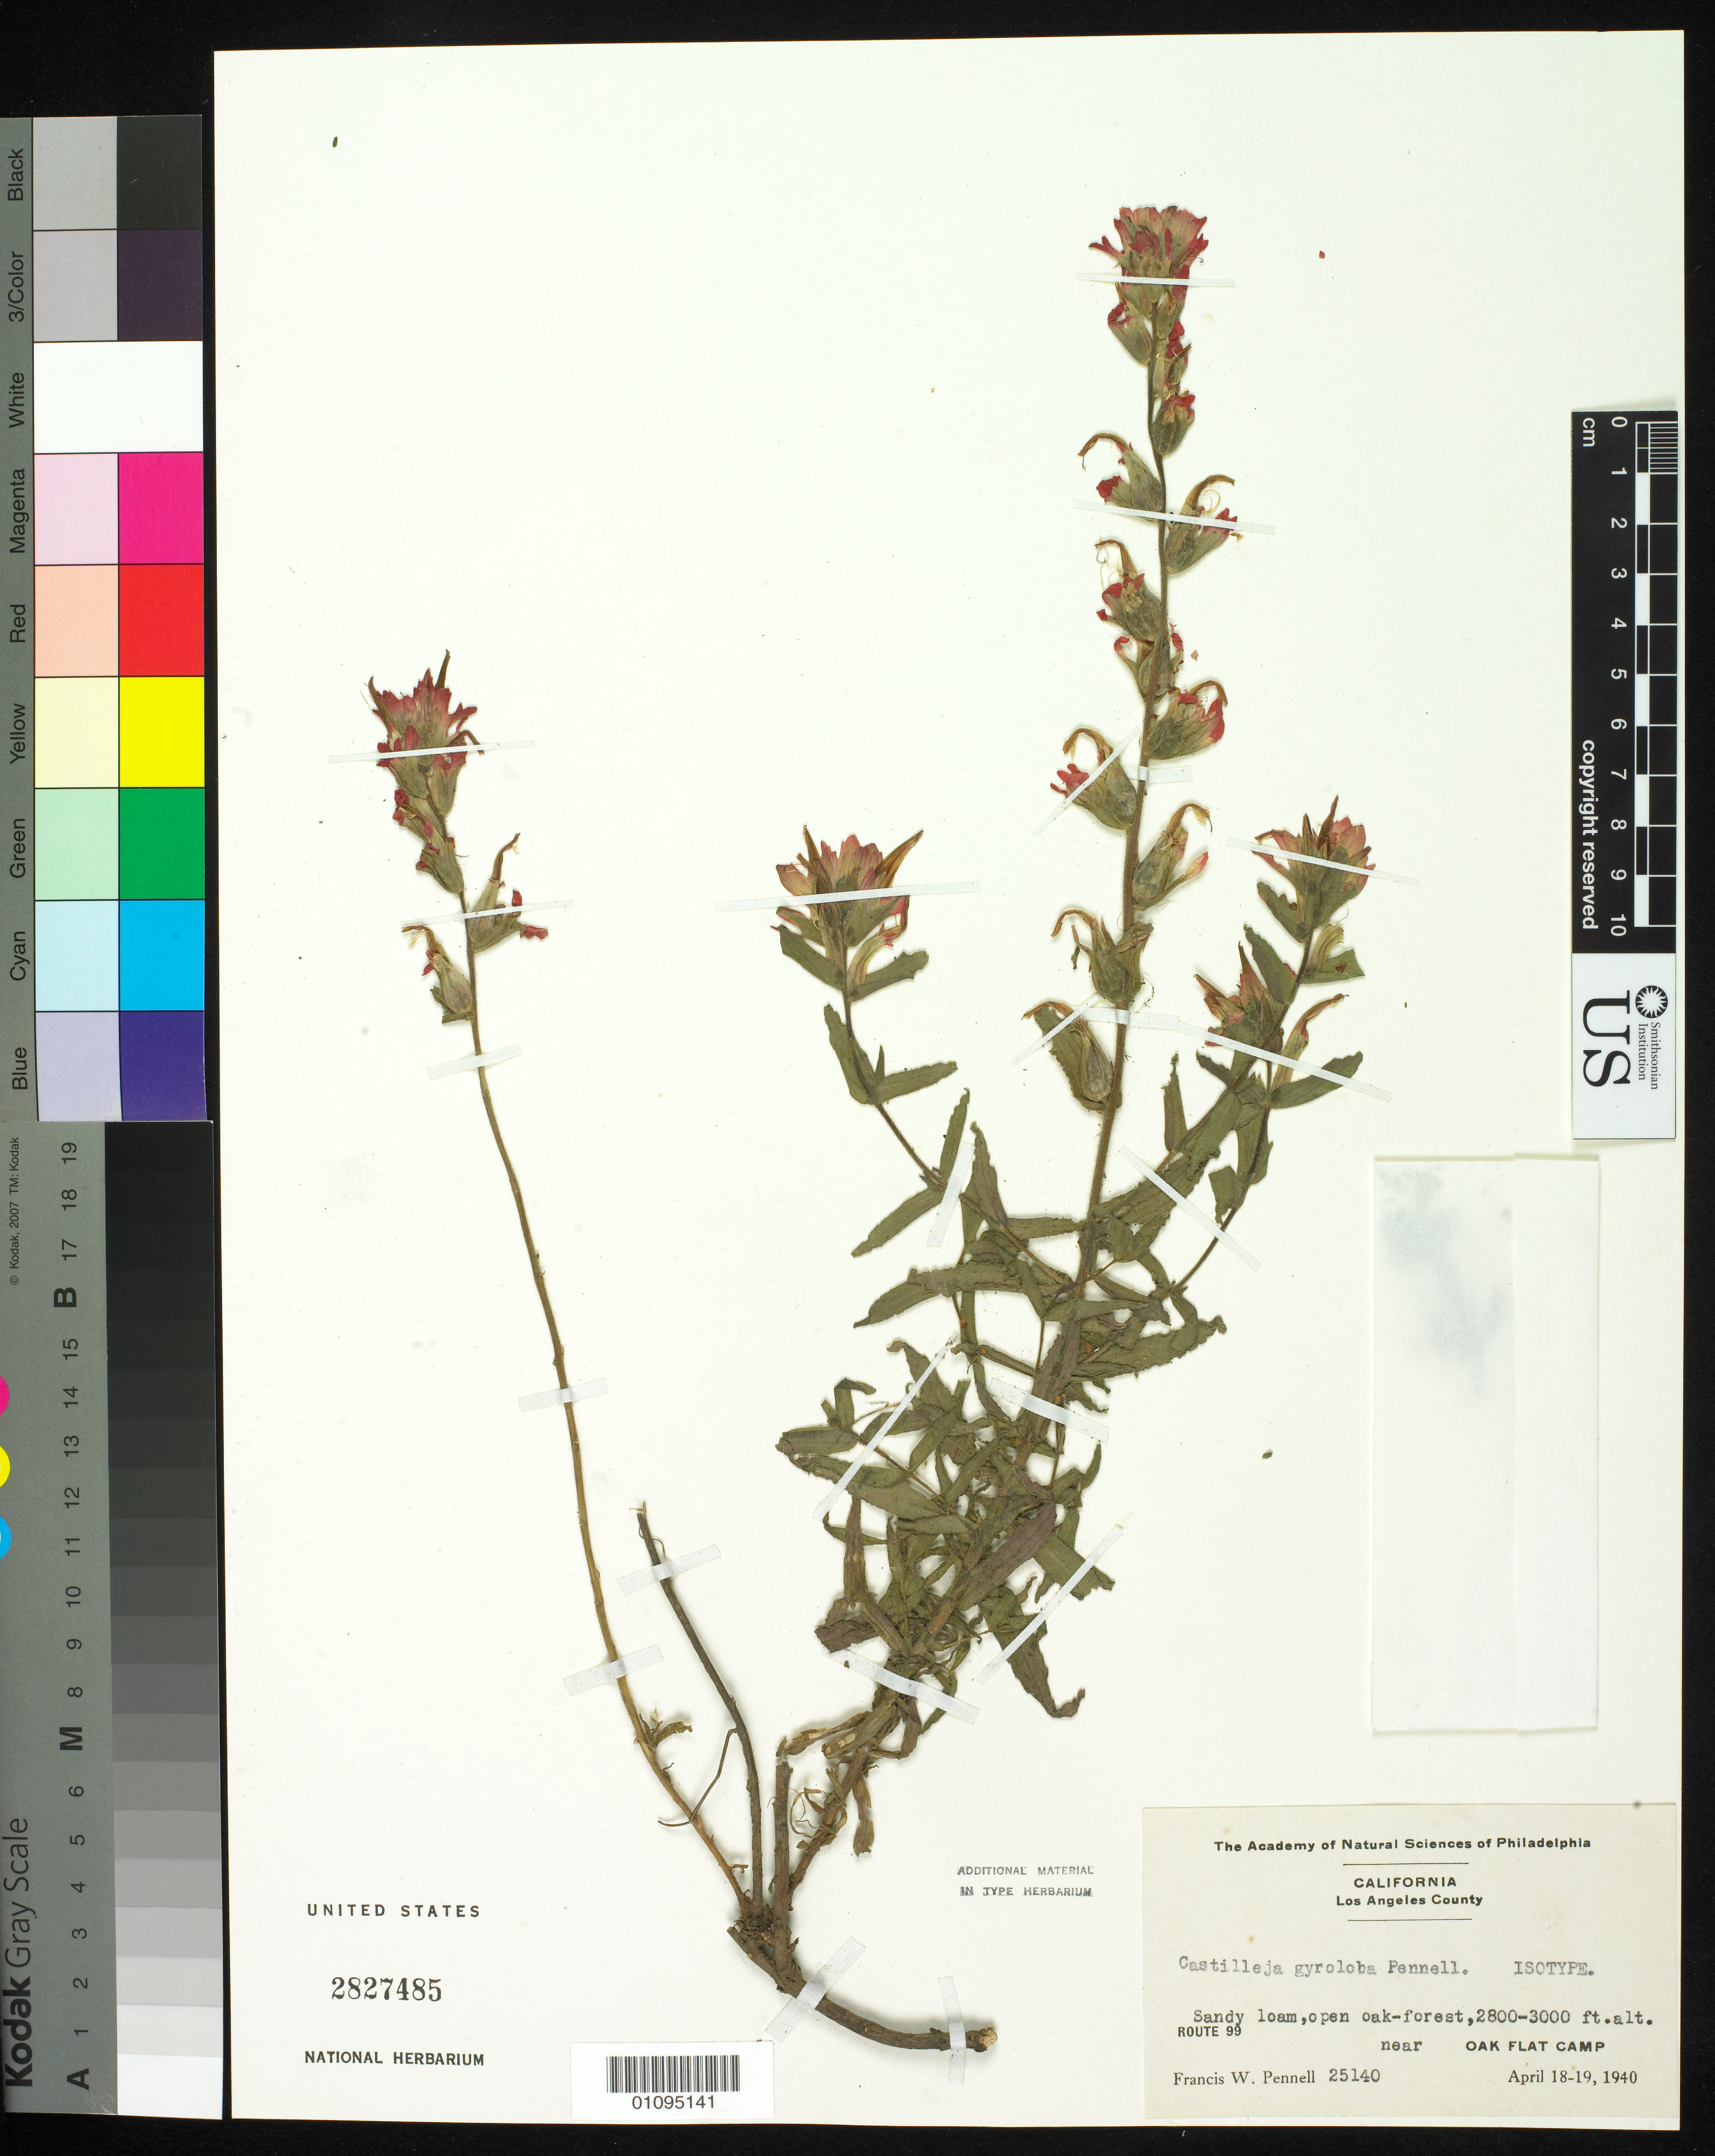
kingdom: Plantae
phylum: Tracheophyta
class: Magnoliopsida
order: Lamiales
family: Orobanchaceae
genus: Castilleja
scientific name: Castilleja gyroloba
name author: Pennell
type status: Isotype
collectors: F. W. Pennell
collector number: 25140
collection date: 1940-04-18/1940-04-19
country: United States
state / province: California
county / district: Los Angeles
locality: Route 99, near Oak Flat Camp.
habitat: Sandy loam, open oak-forest.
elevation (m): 853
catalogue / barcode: US 2827485